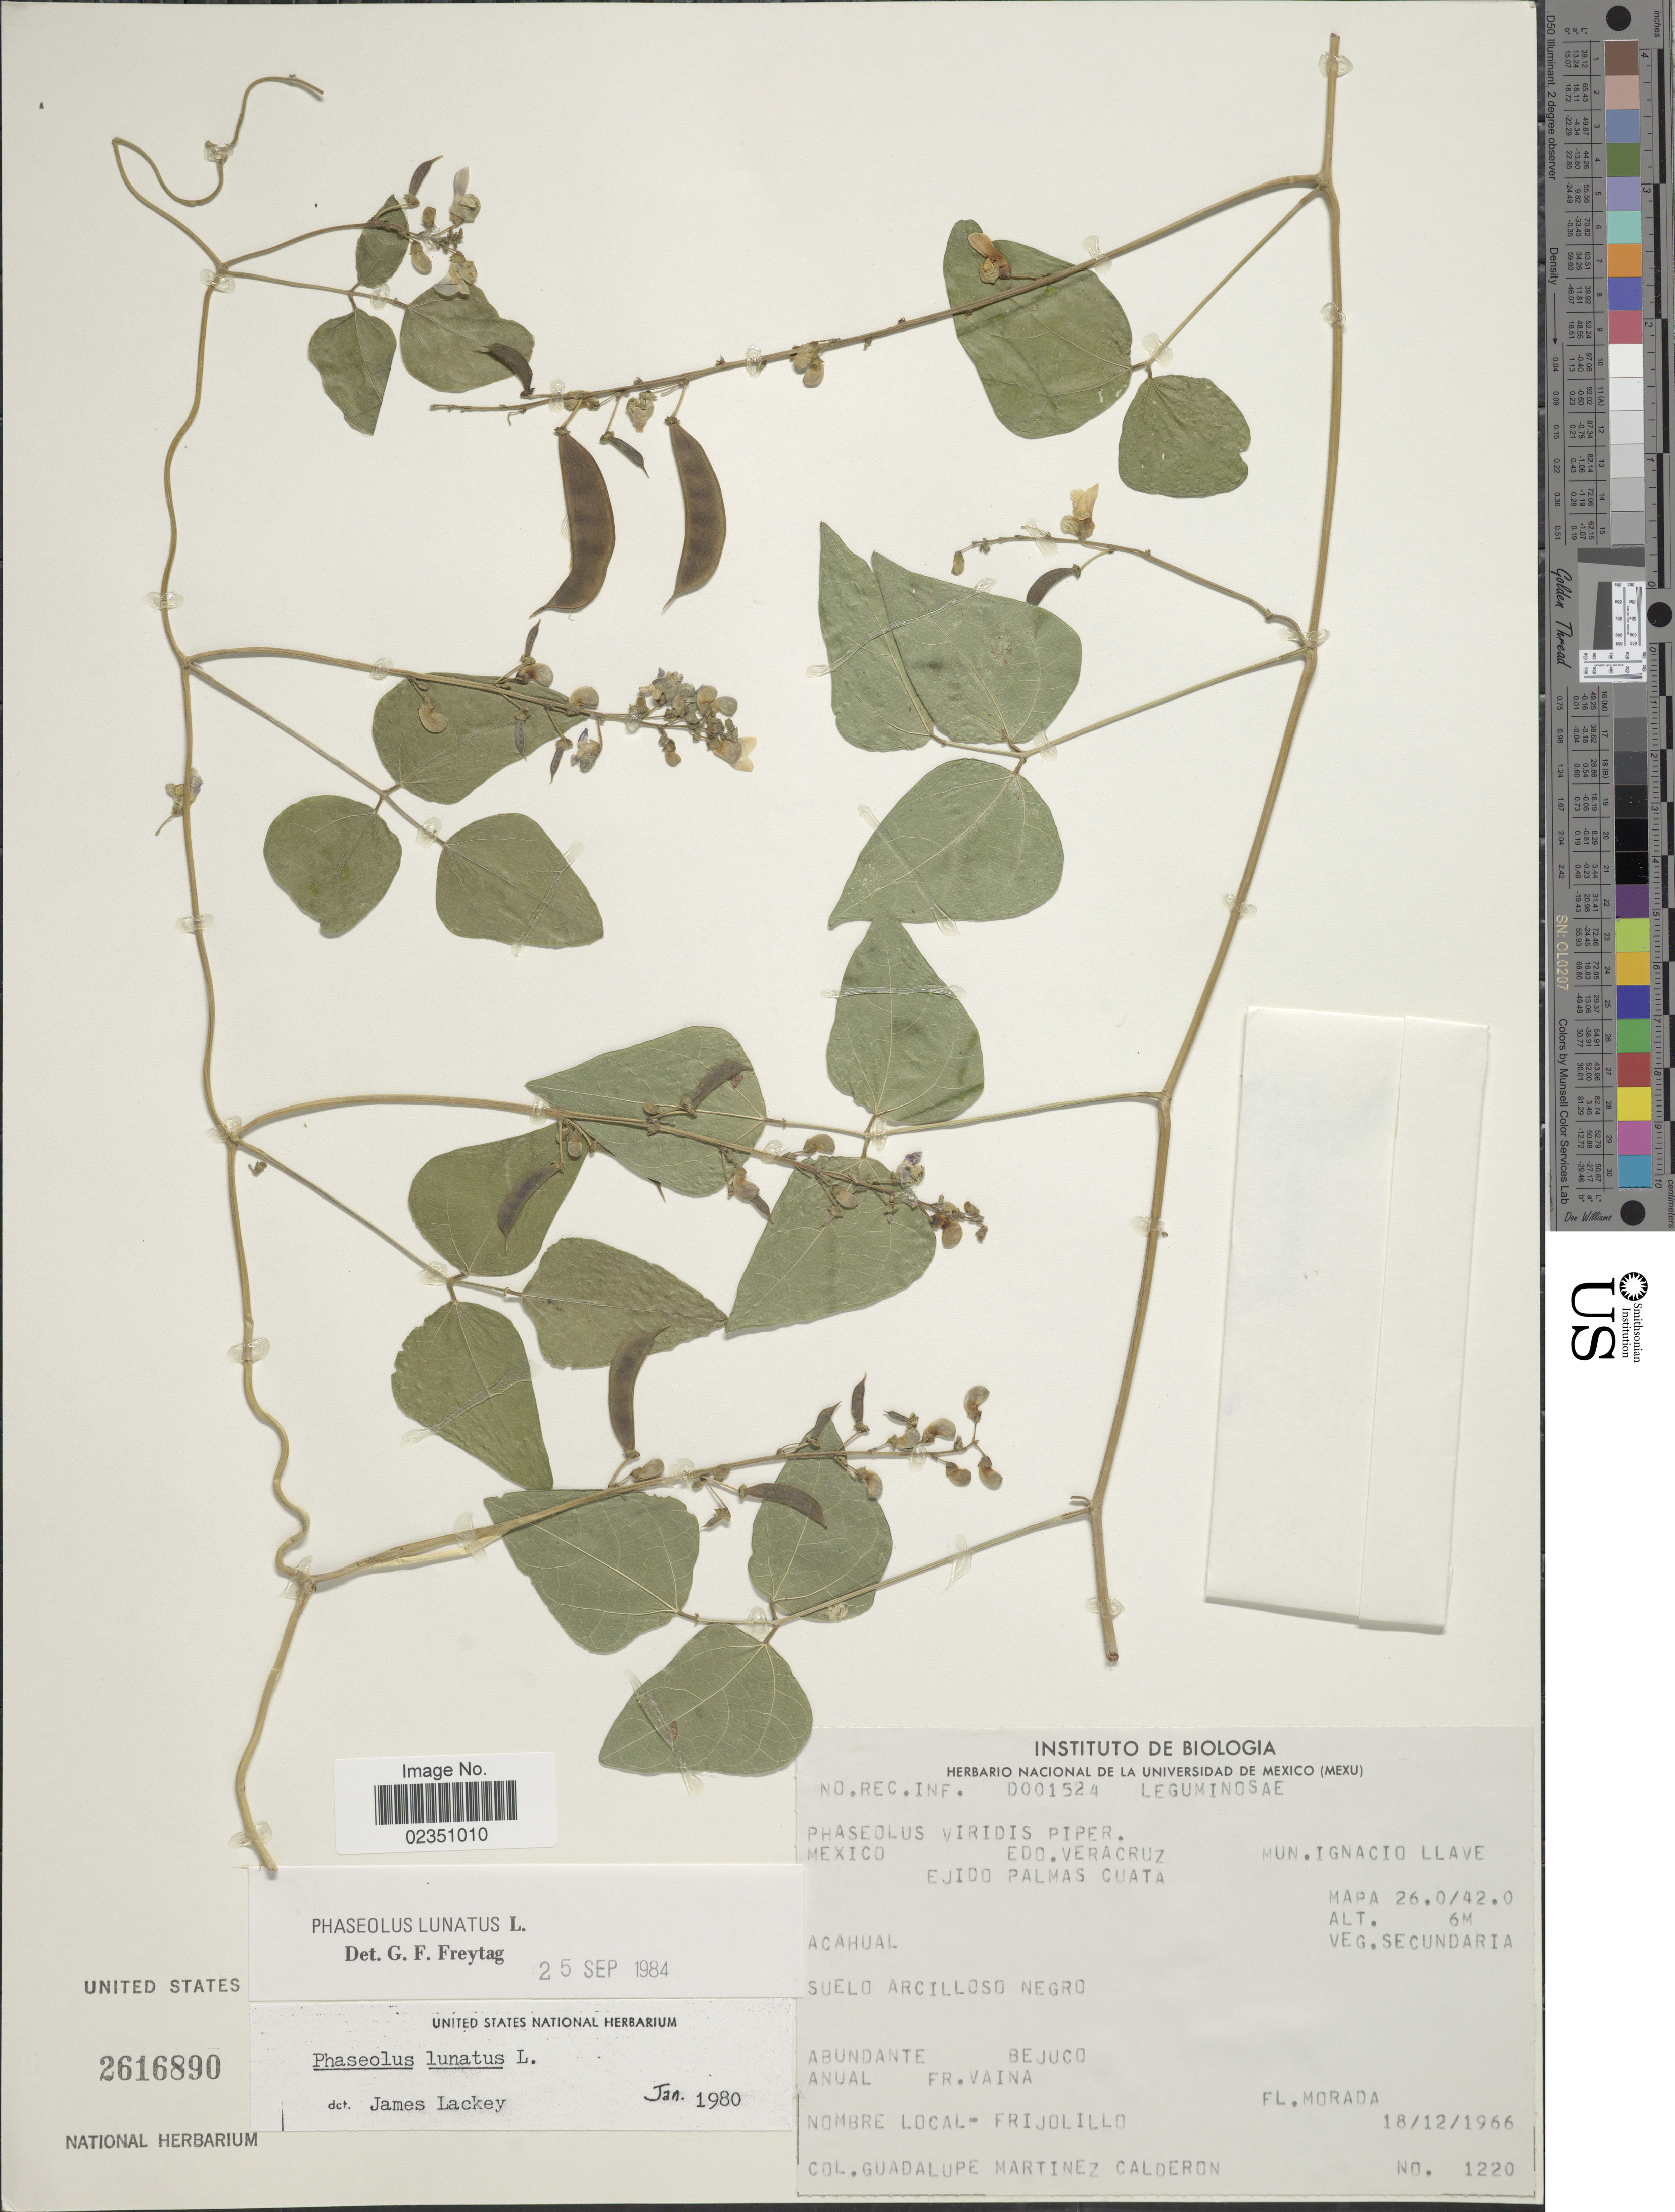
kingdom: Plantae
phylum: Tracheophyta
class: Magnoliopsida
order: Fabales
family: Fabaceae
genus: Phaseolus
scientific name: Phaseolus lunatus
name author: L.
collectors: G. Martínez Calderón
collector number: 1220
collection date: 1966-12-18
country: Mexico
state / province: Veracruz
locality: Edo. Veracruz, Mun. Ignacio Llave, Ejido Palmas Cuata, Acahual, Suelo Arcilloso Negro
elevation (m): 6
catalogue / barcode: US 2616890